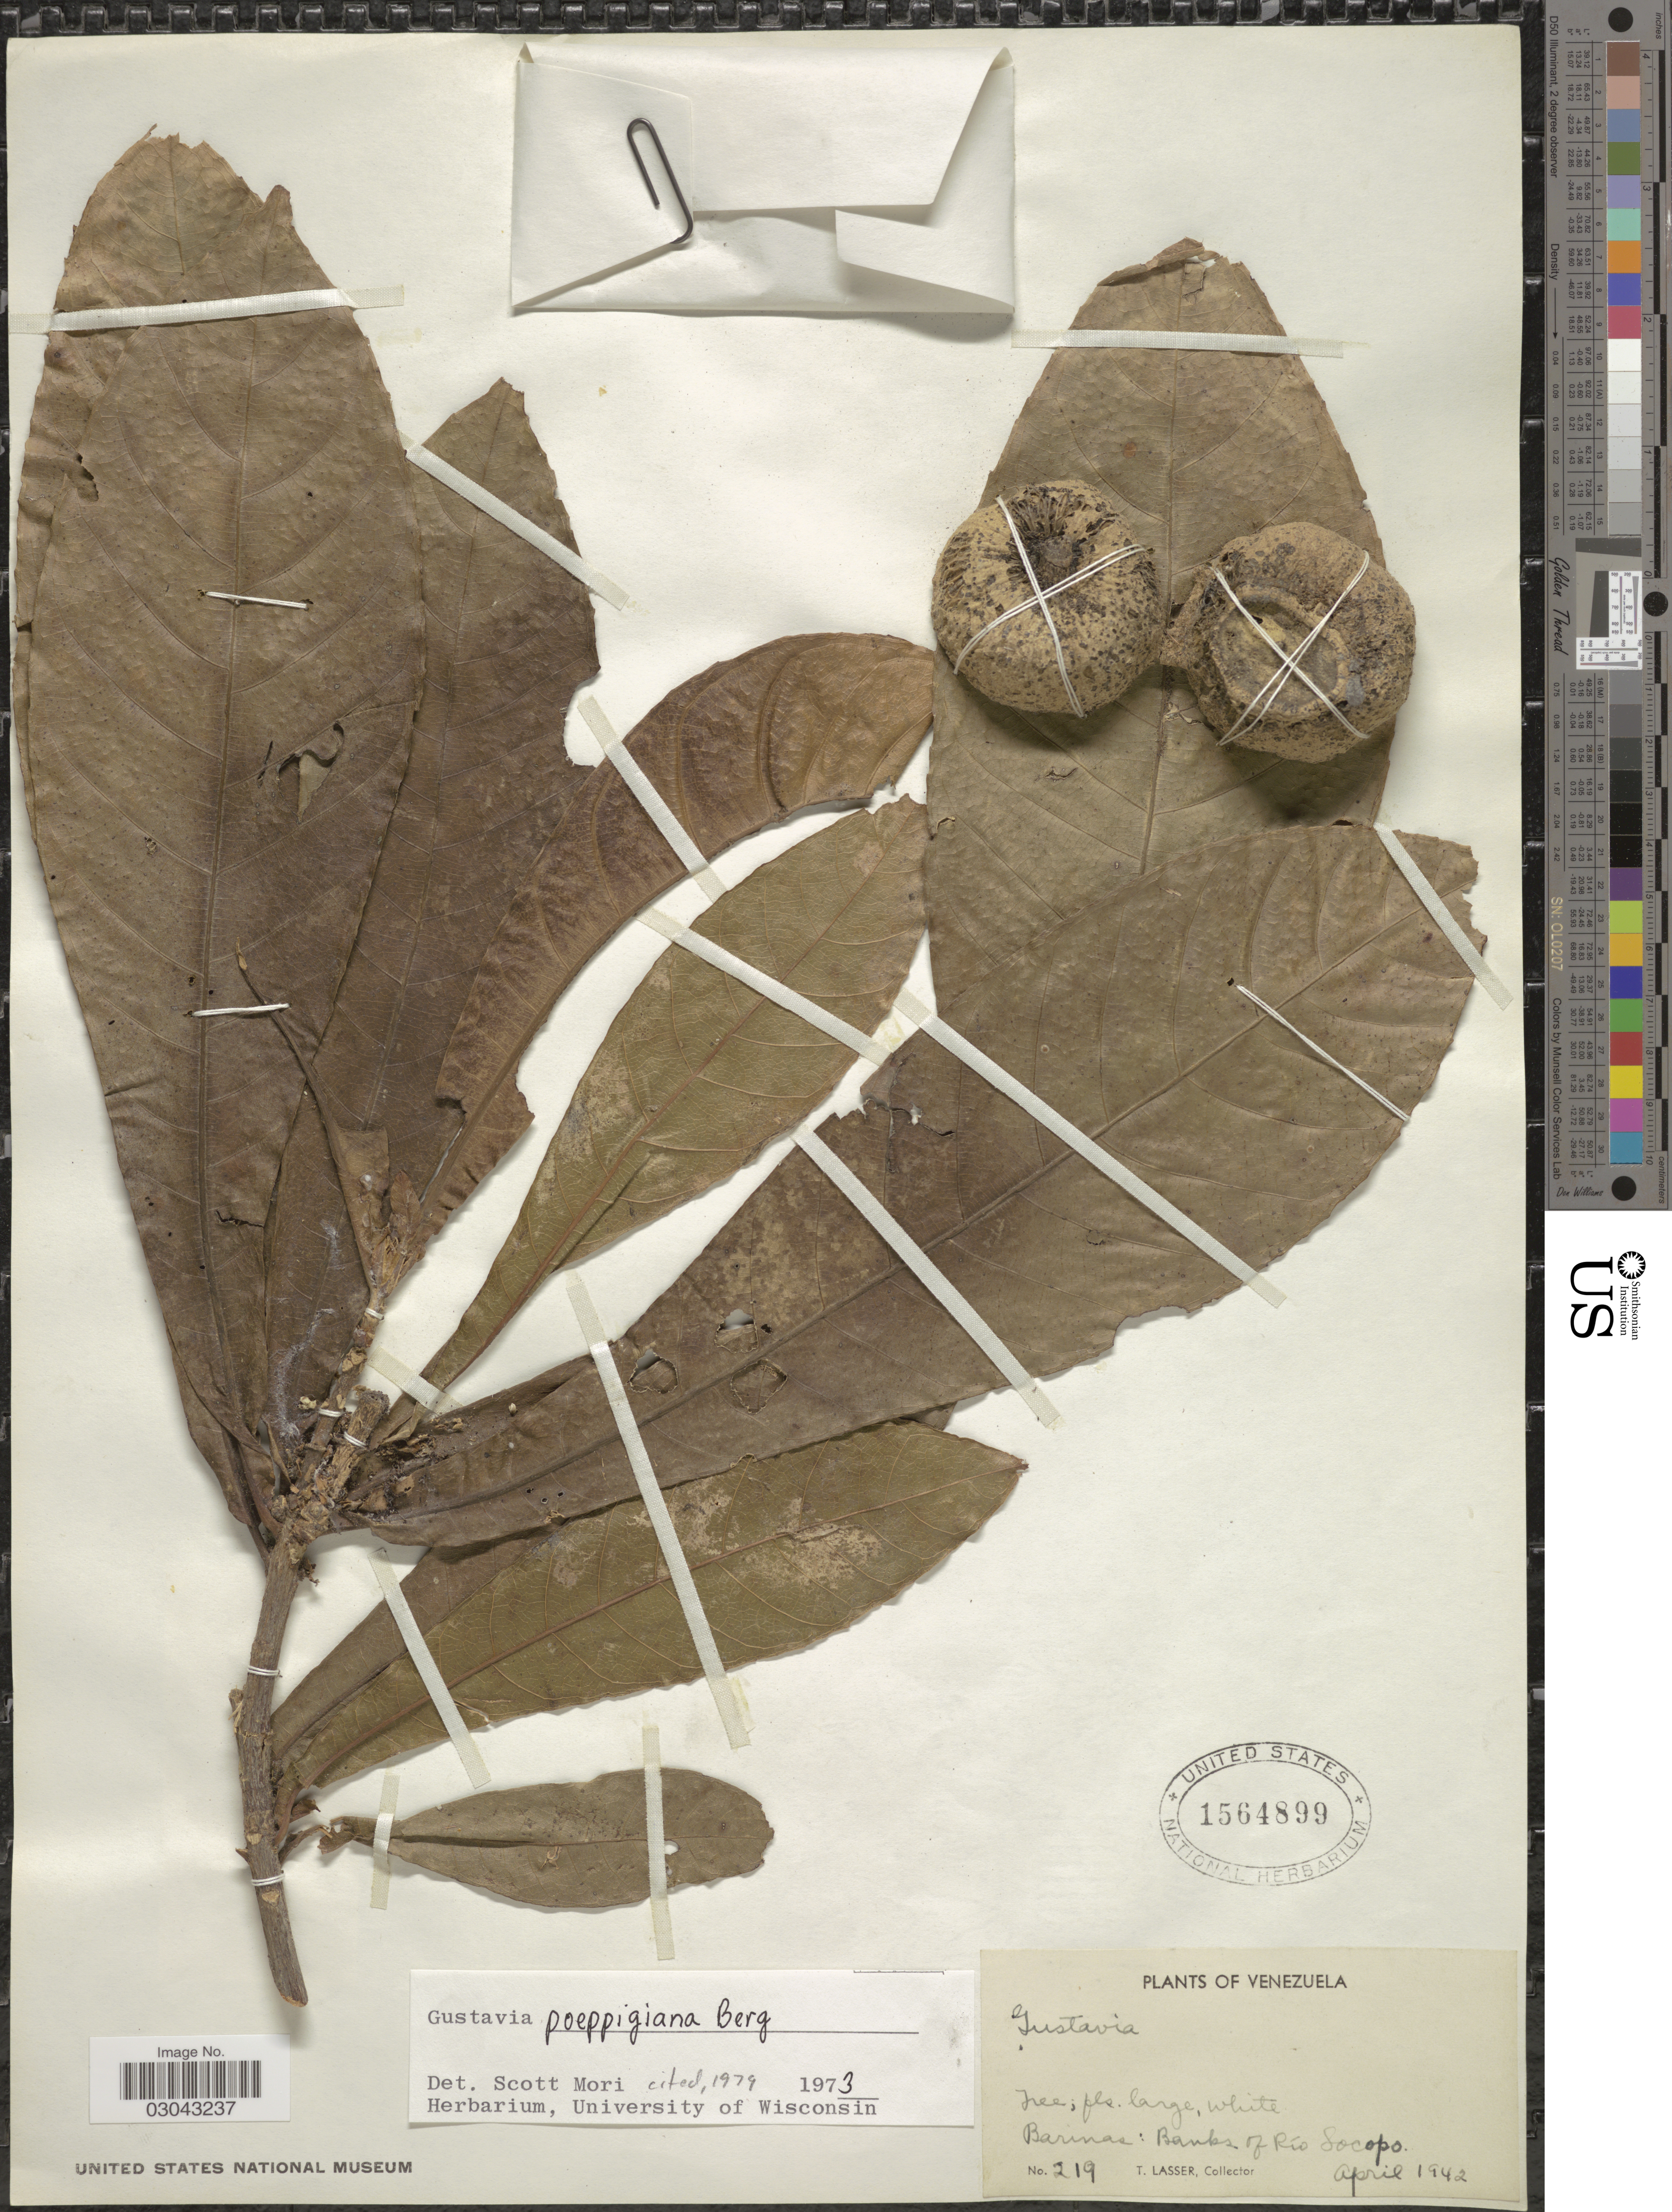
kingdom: Plantae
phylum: Tracheophyta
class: Magnoliopsida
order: Ericales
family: Lecythidaceae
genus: Gustavia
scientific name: Gustavia poeppigiana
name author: O. Berg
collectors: T. Lasser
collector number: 219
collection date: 1942-04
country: Venezuela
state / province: Barinas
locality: Banks of Río Socopo.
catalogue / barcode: US 1564899